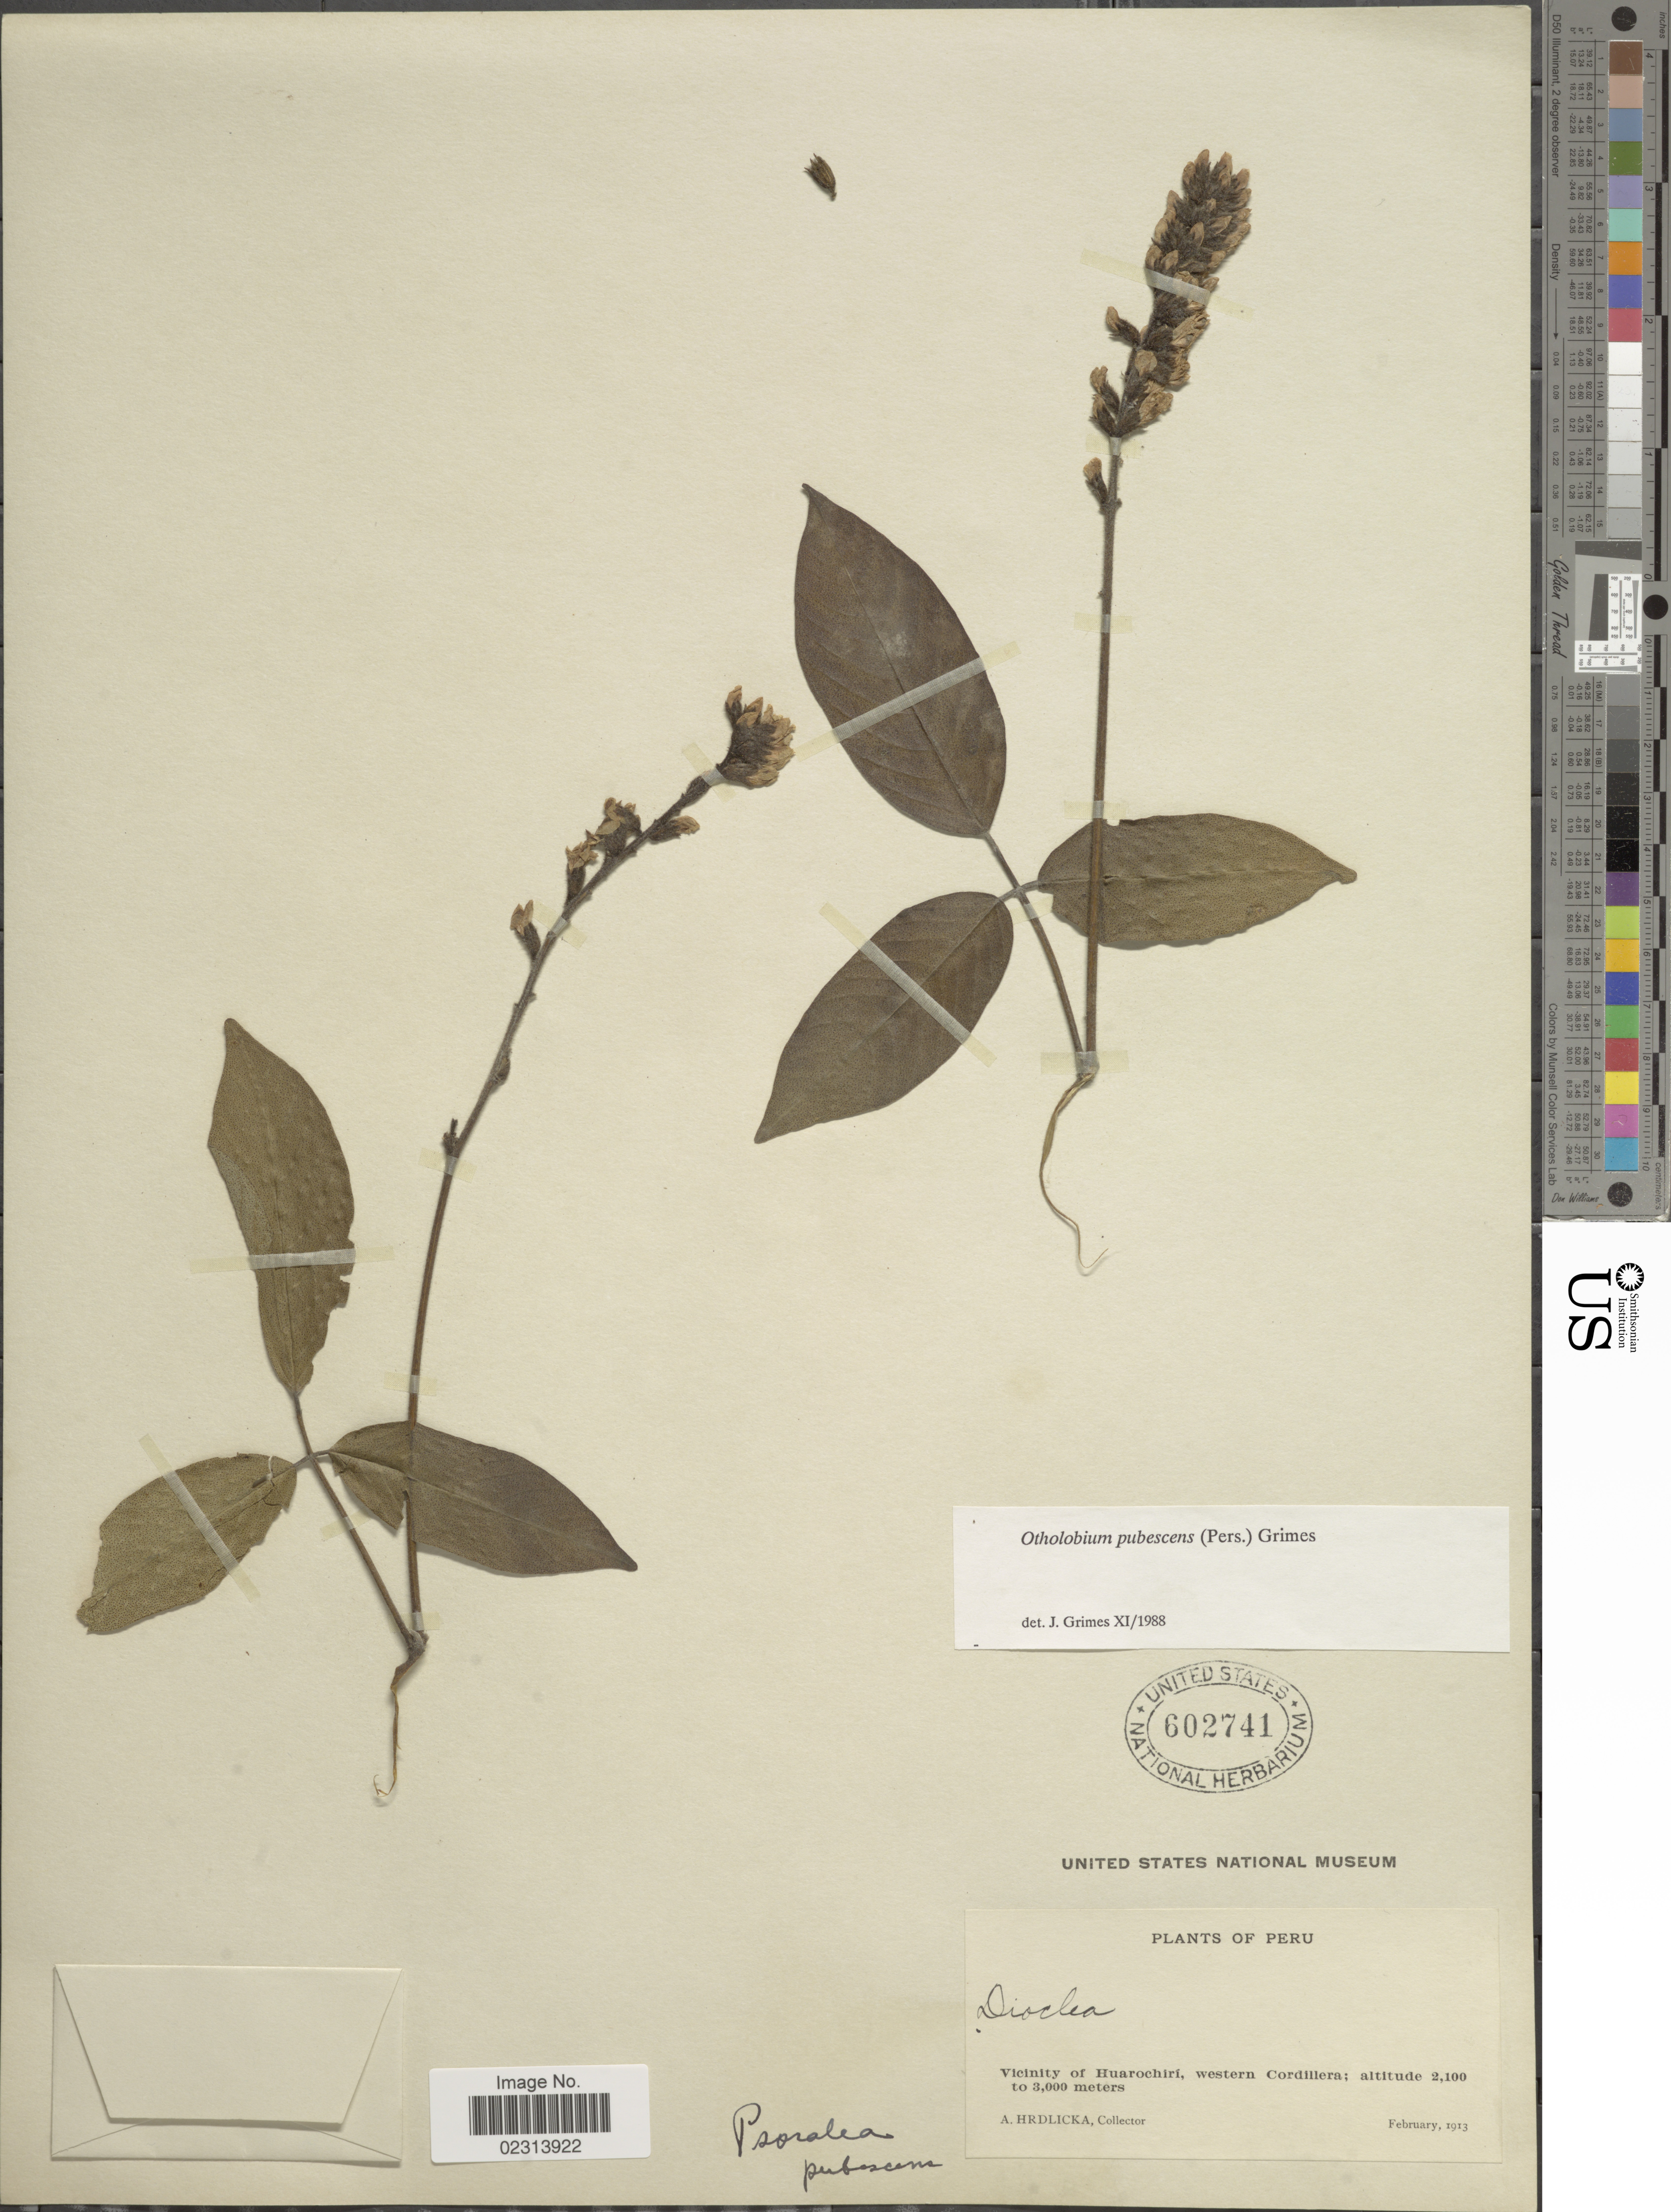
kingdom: Plantae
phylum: Tracheophyta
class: Magnoliopsida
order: Fabales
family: Fabaceae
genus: Otholobium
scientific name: Otholobium pubescens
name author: (Poir.) J.W. Grimes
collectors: A. Hrdlicka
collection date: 1913-02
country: Peru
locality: Vicinity of Huarochiri, western Cordillera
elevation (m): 2100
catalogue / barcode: US 602741